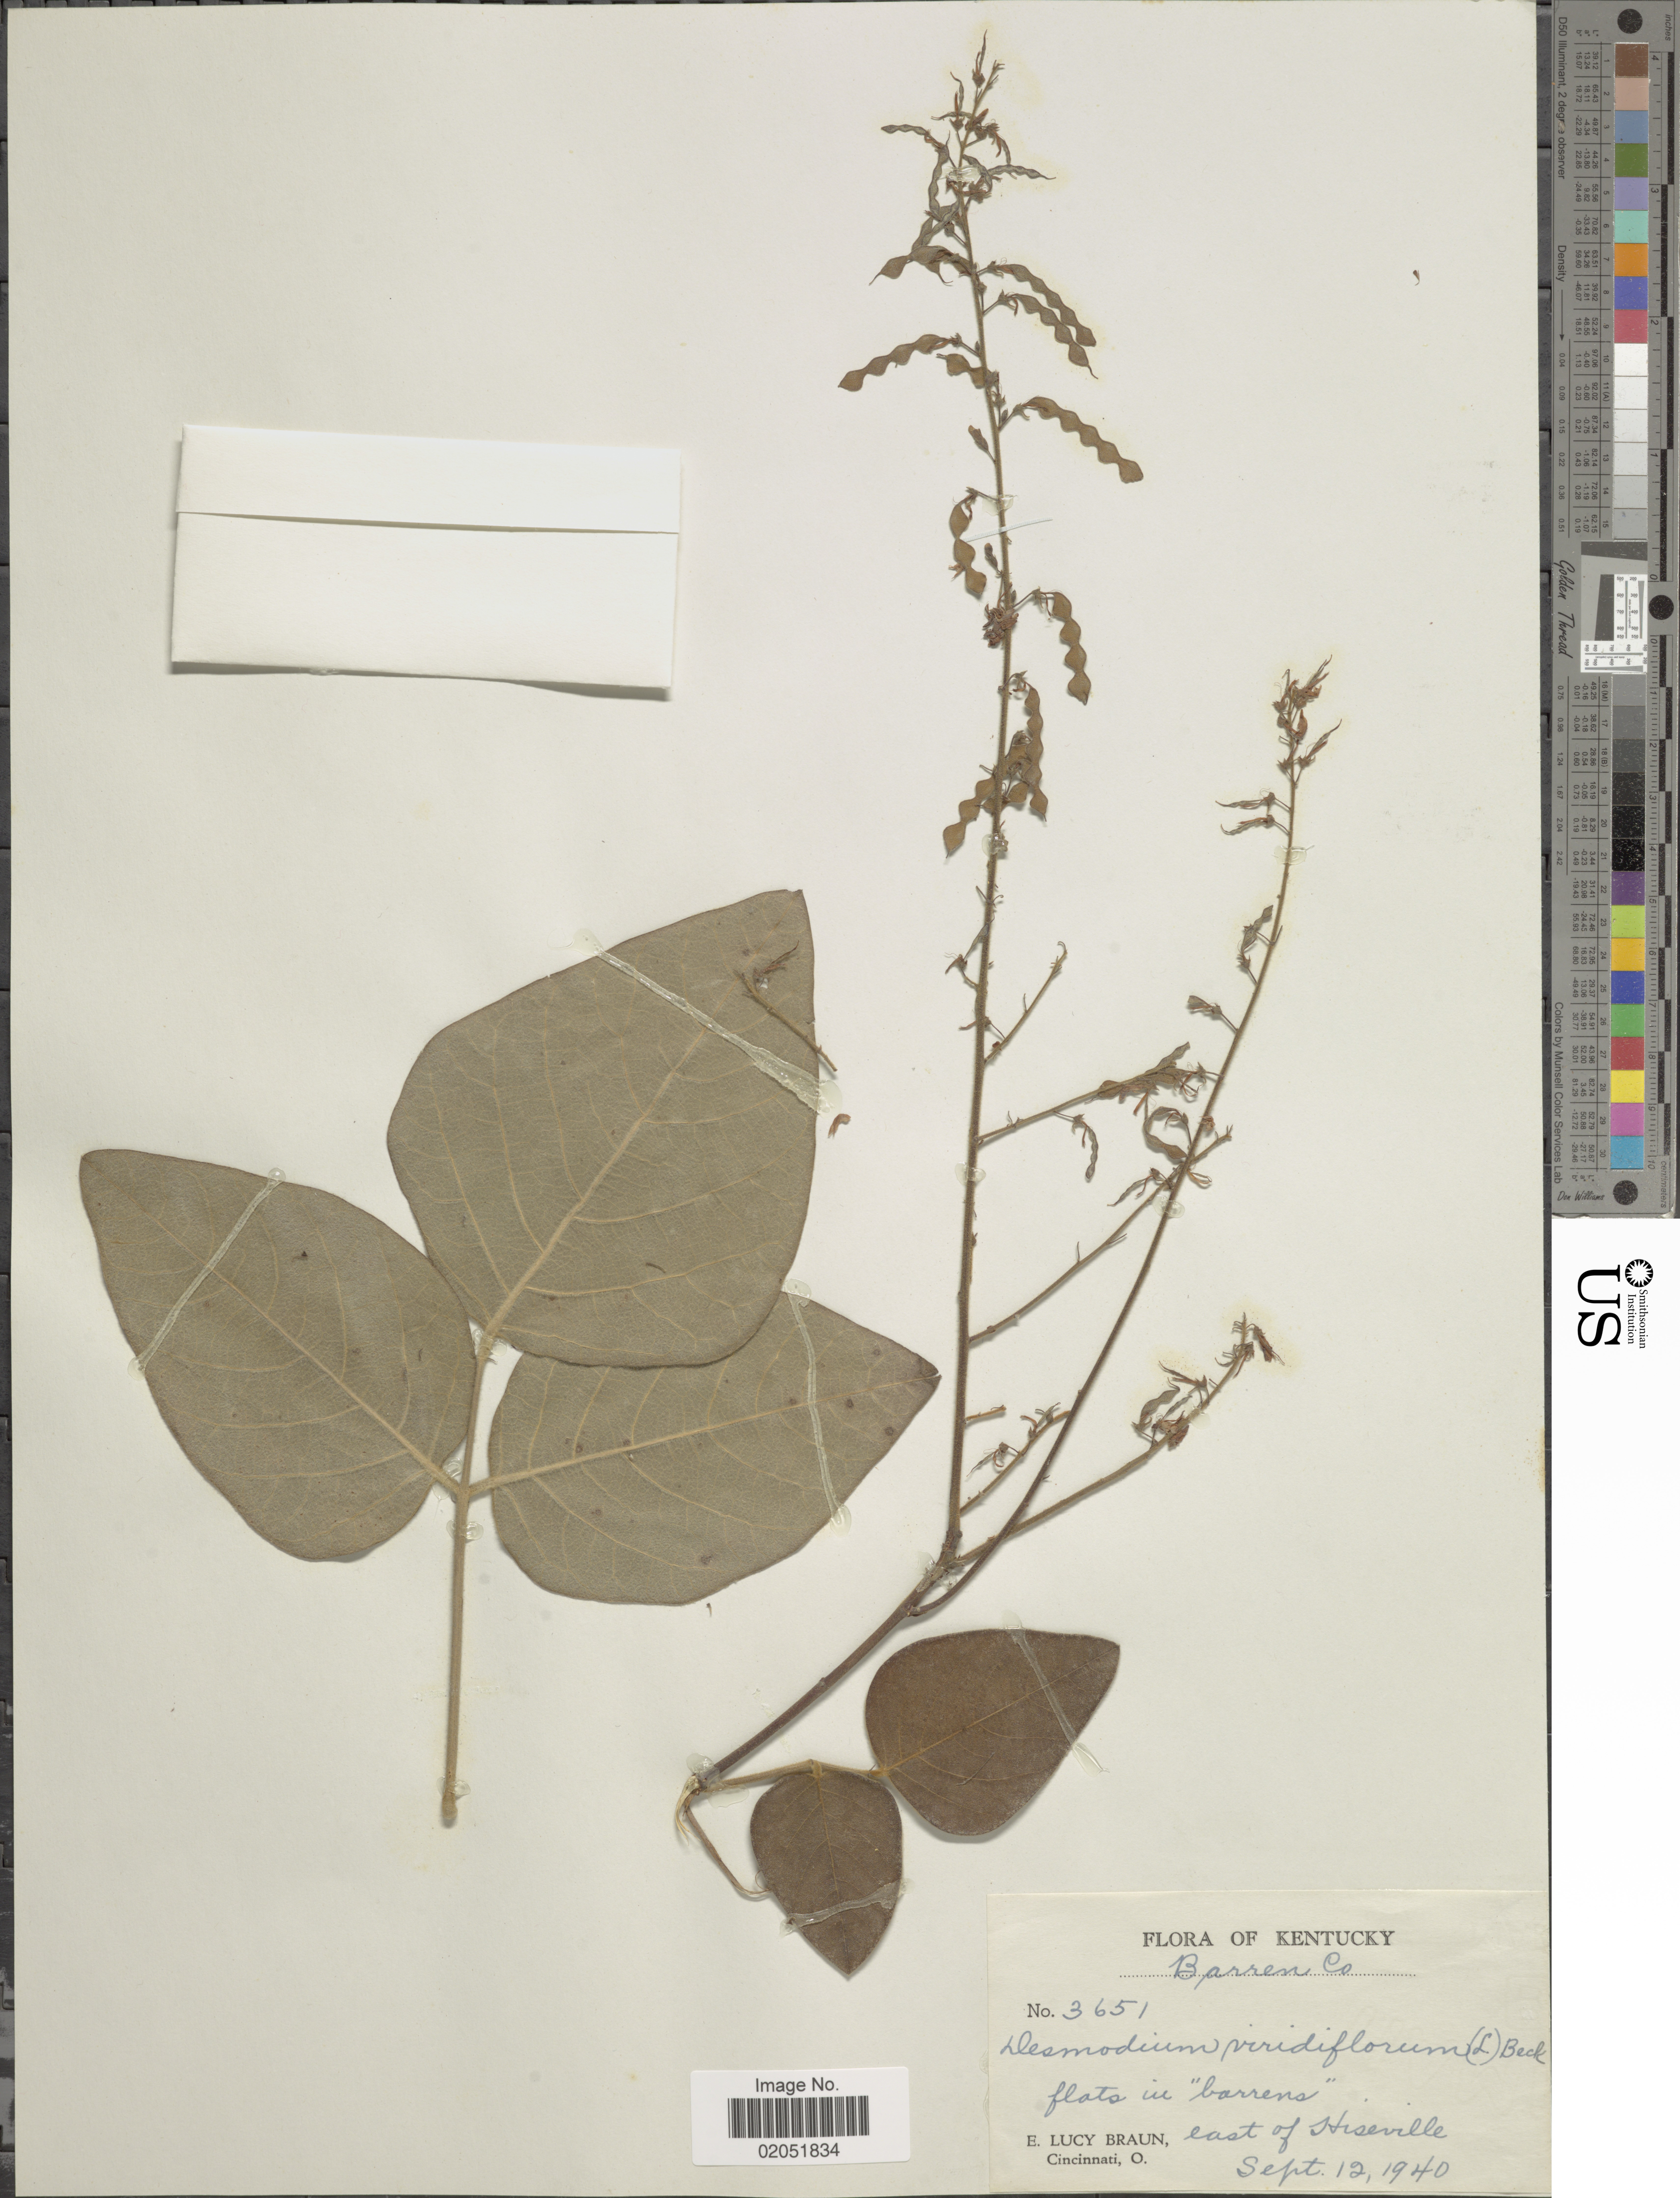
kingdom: Plantae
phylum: Tracheophyta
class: Magnoliopsida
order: Fabales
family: Fabaceae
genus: Desmodium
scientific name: Desmodium viridiflorum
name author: (L.) DC.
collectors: E. L. Braun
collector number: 3651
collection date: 1940-09-12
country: United States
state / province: Kentucky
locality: Kentucky, East of Hiseville. Barren Co.